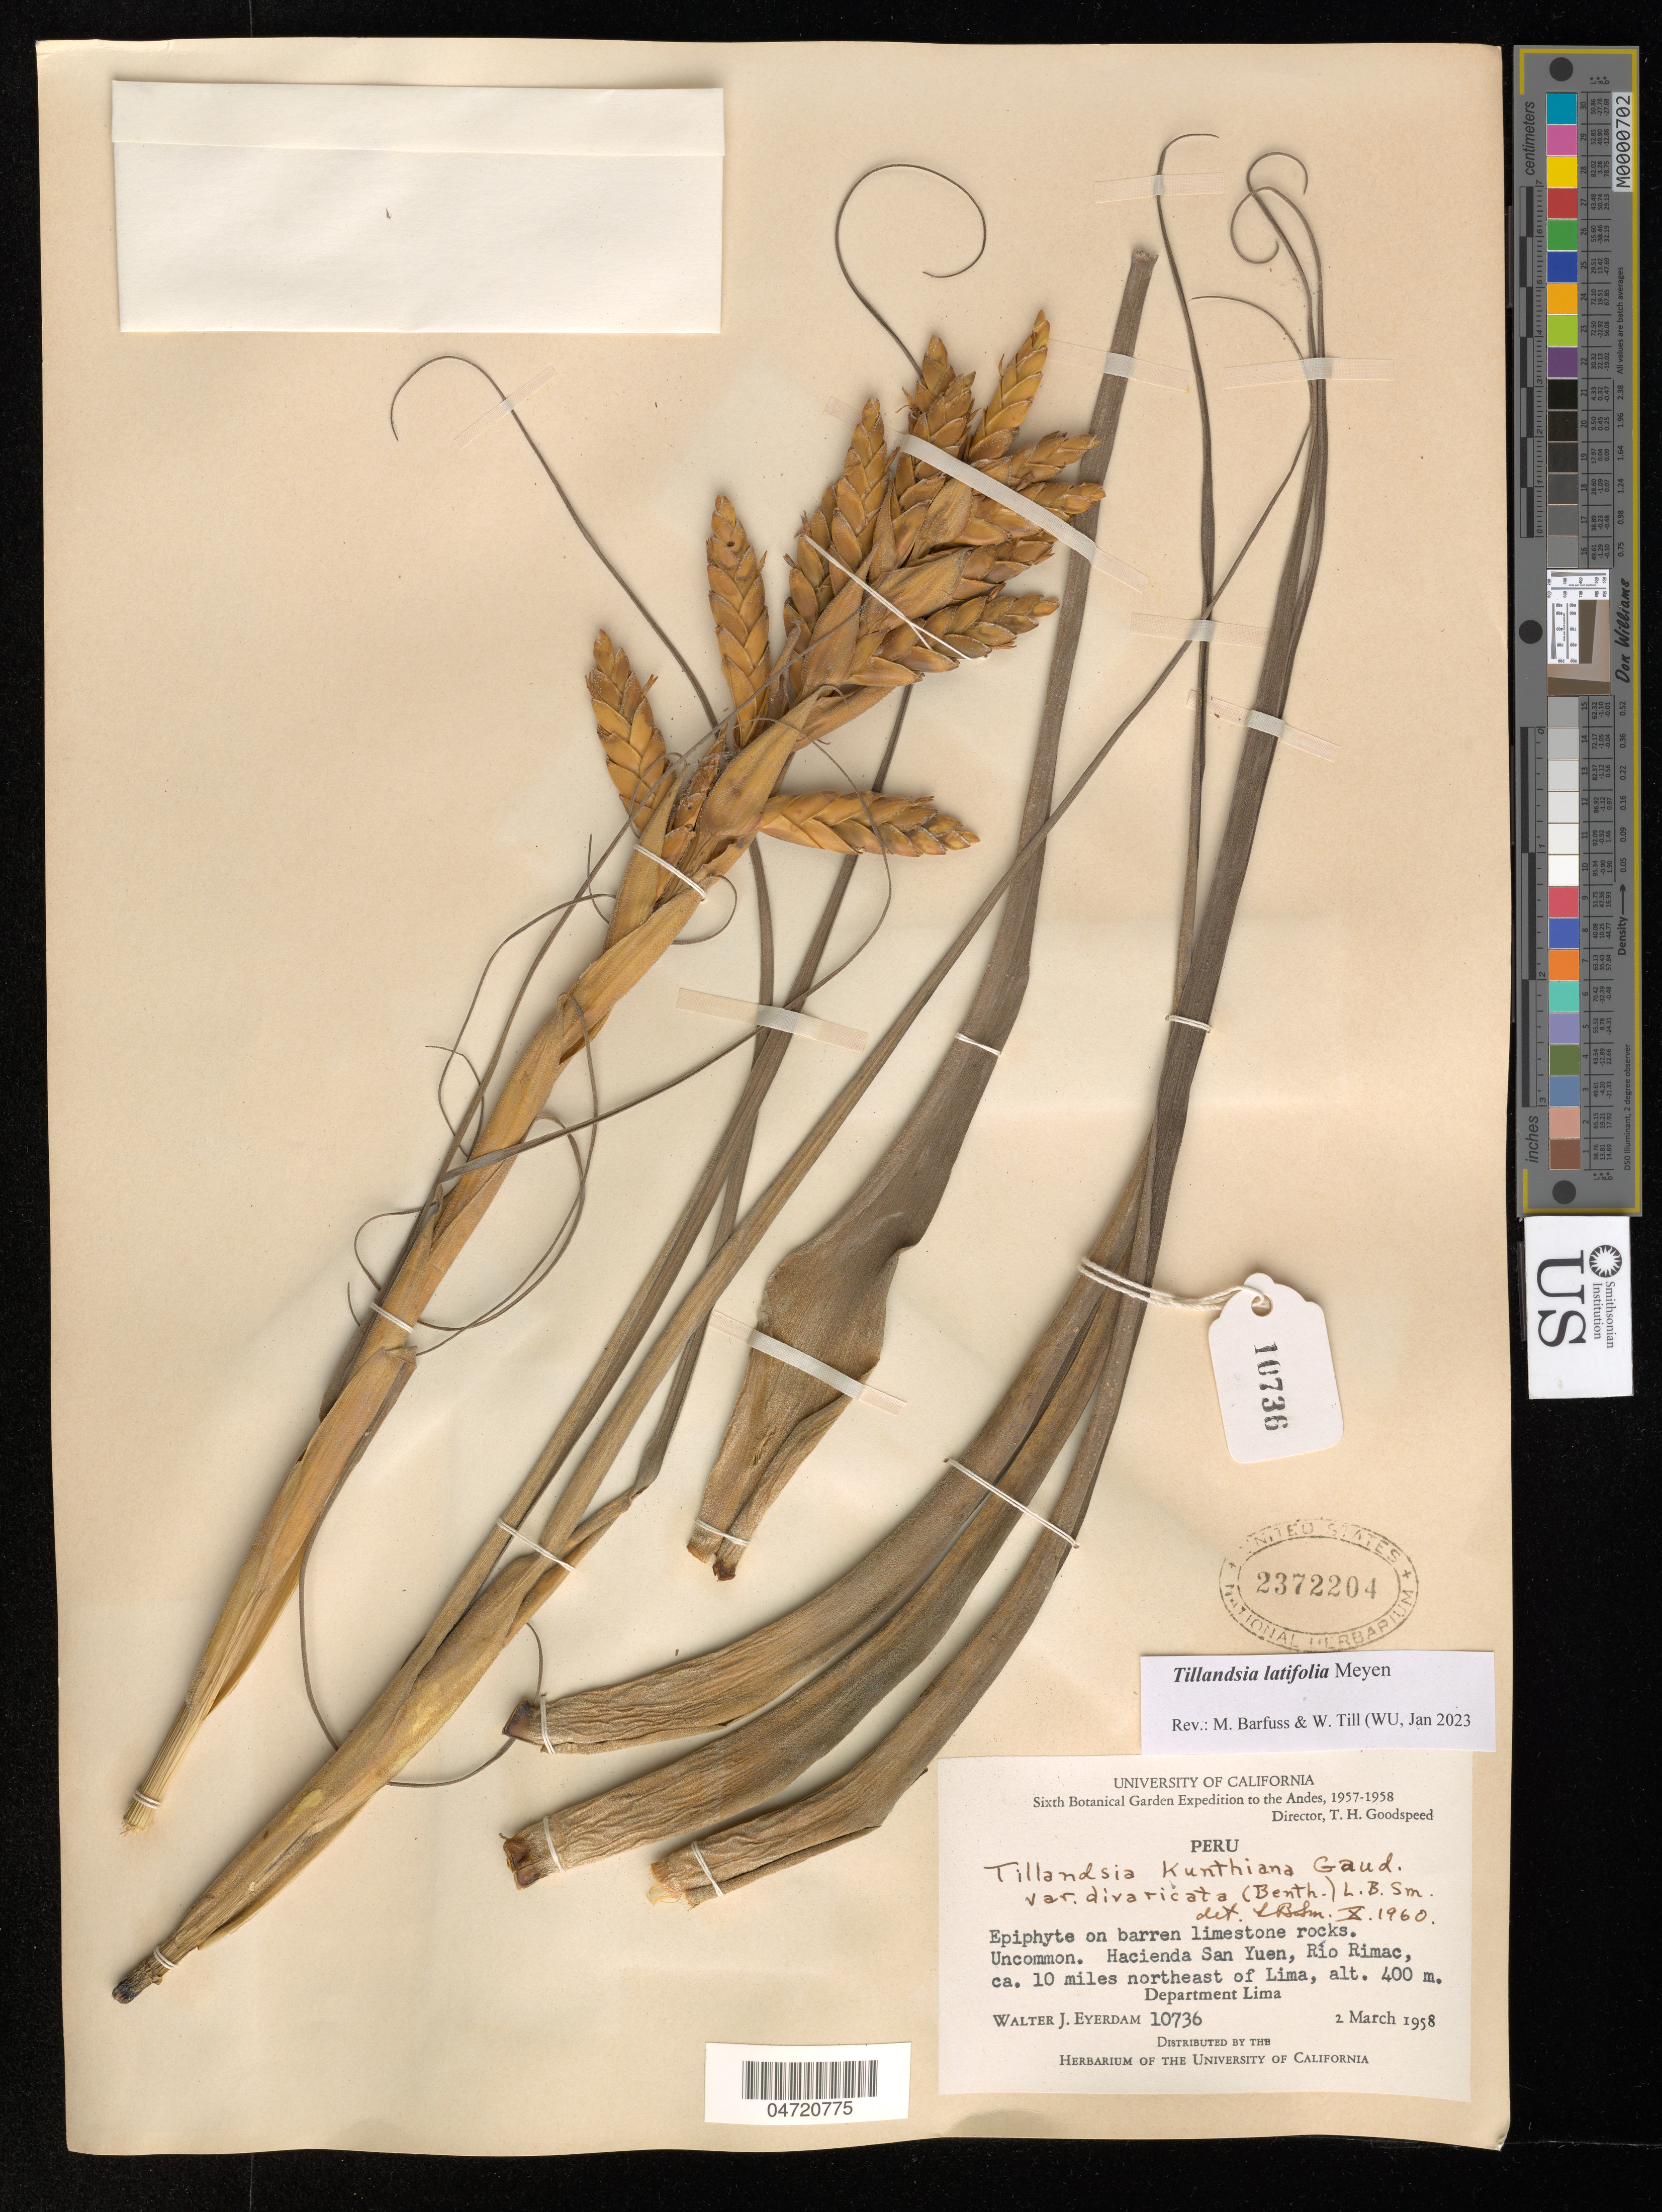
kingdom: Plantae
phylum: Tracheophyta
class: Liliopsida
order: Poales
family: Bromeliaceae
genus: Tillandsia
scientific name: Tillandsia latifolia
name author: Meyen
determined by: Barfuss, Michael H.; Till, W.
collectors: W. J. Eyerdam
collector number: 10736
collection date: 1958-03-02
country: Peru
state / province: Lima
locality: The Andes, Hacienda San Yuen, Río Rimac about ten miles northeast of Lima,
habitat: On barren limestone rocks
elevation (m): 400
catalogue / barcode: US 2372204